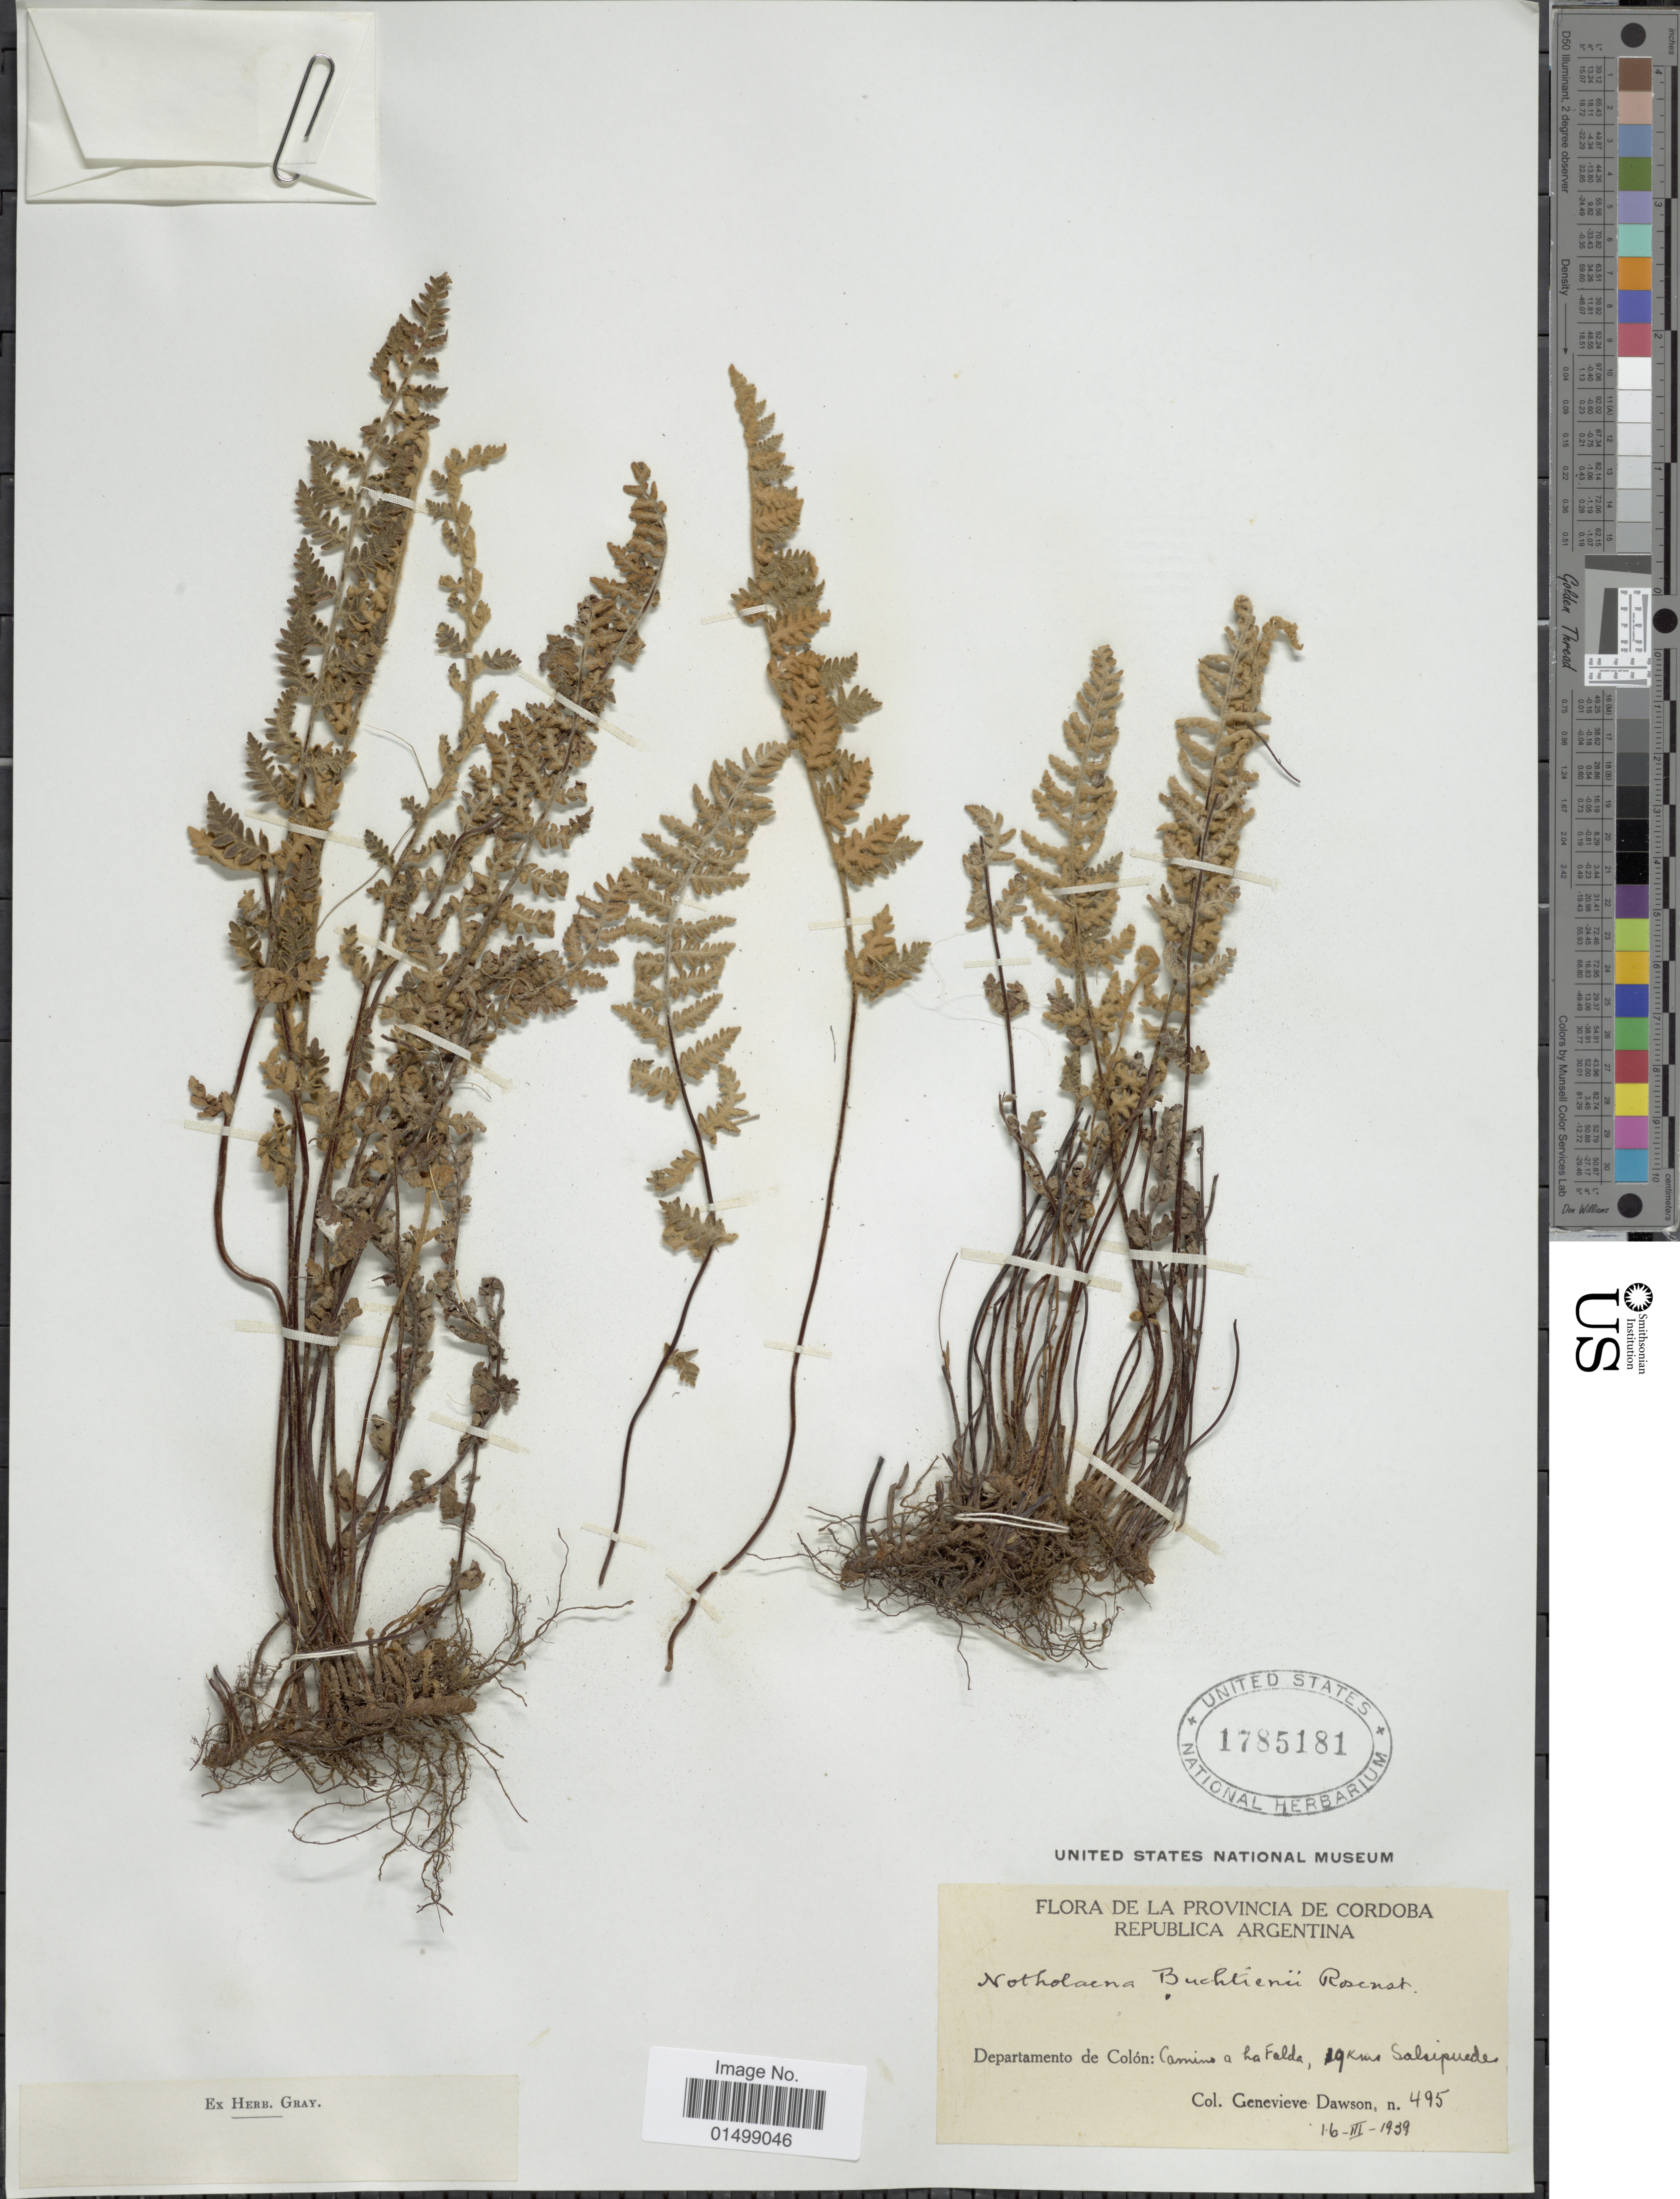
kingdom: Plantae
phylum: Tracheophyta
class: Polypodiopsida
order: Polypodiales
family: Pteridaceae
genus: Cheilanthes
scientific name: Cheilanthes buchtienii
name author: (Rosenst.) R.M. Tryon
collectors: G. Dawson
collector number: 495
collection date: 1939-03-16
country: Argentina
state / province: Cordoba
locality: Departamento de Colon: Camino a la Falda, 19 km Salsipuede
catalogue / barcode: US 1785181